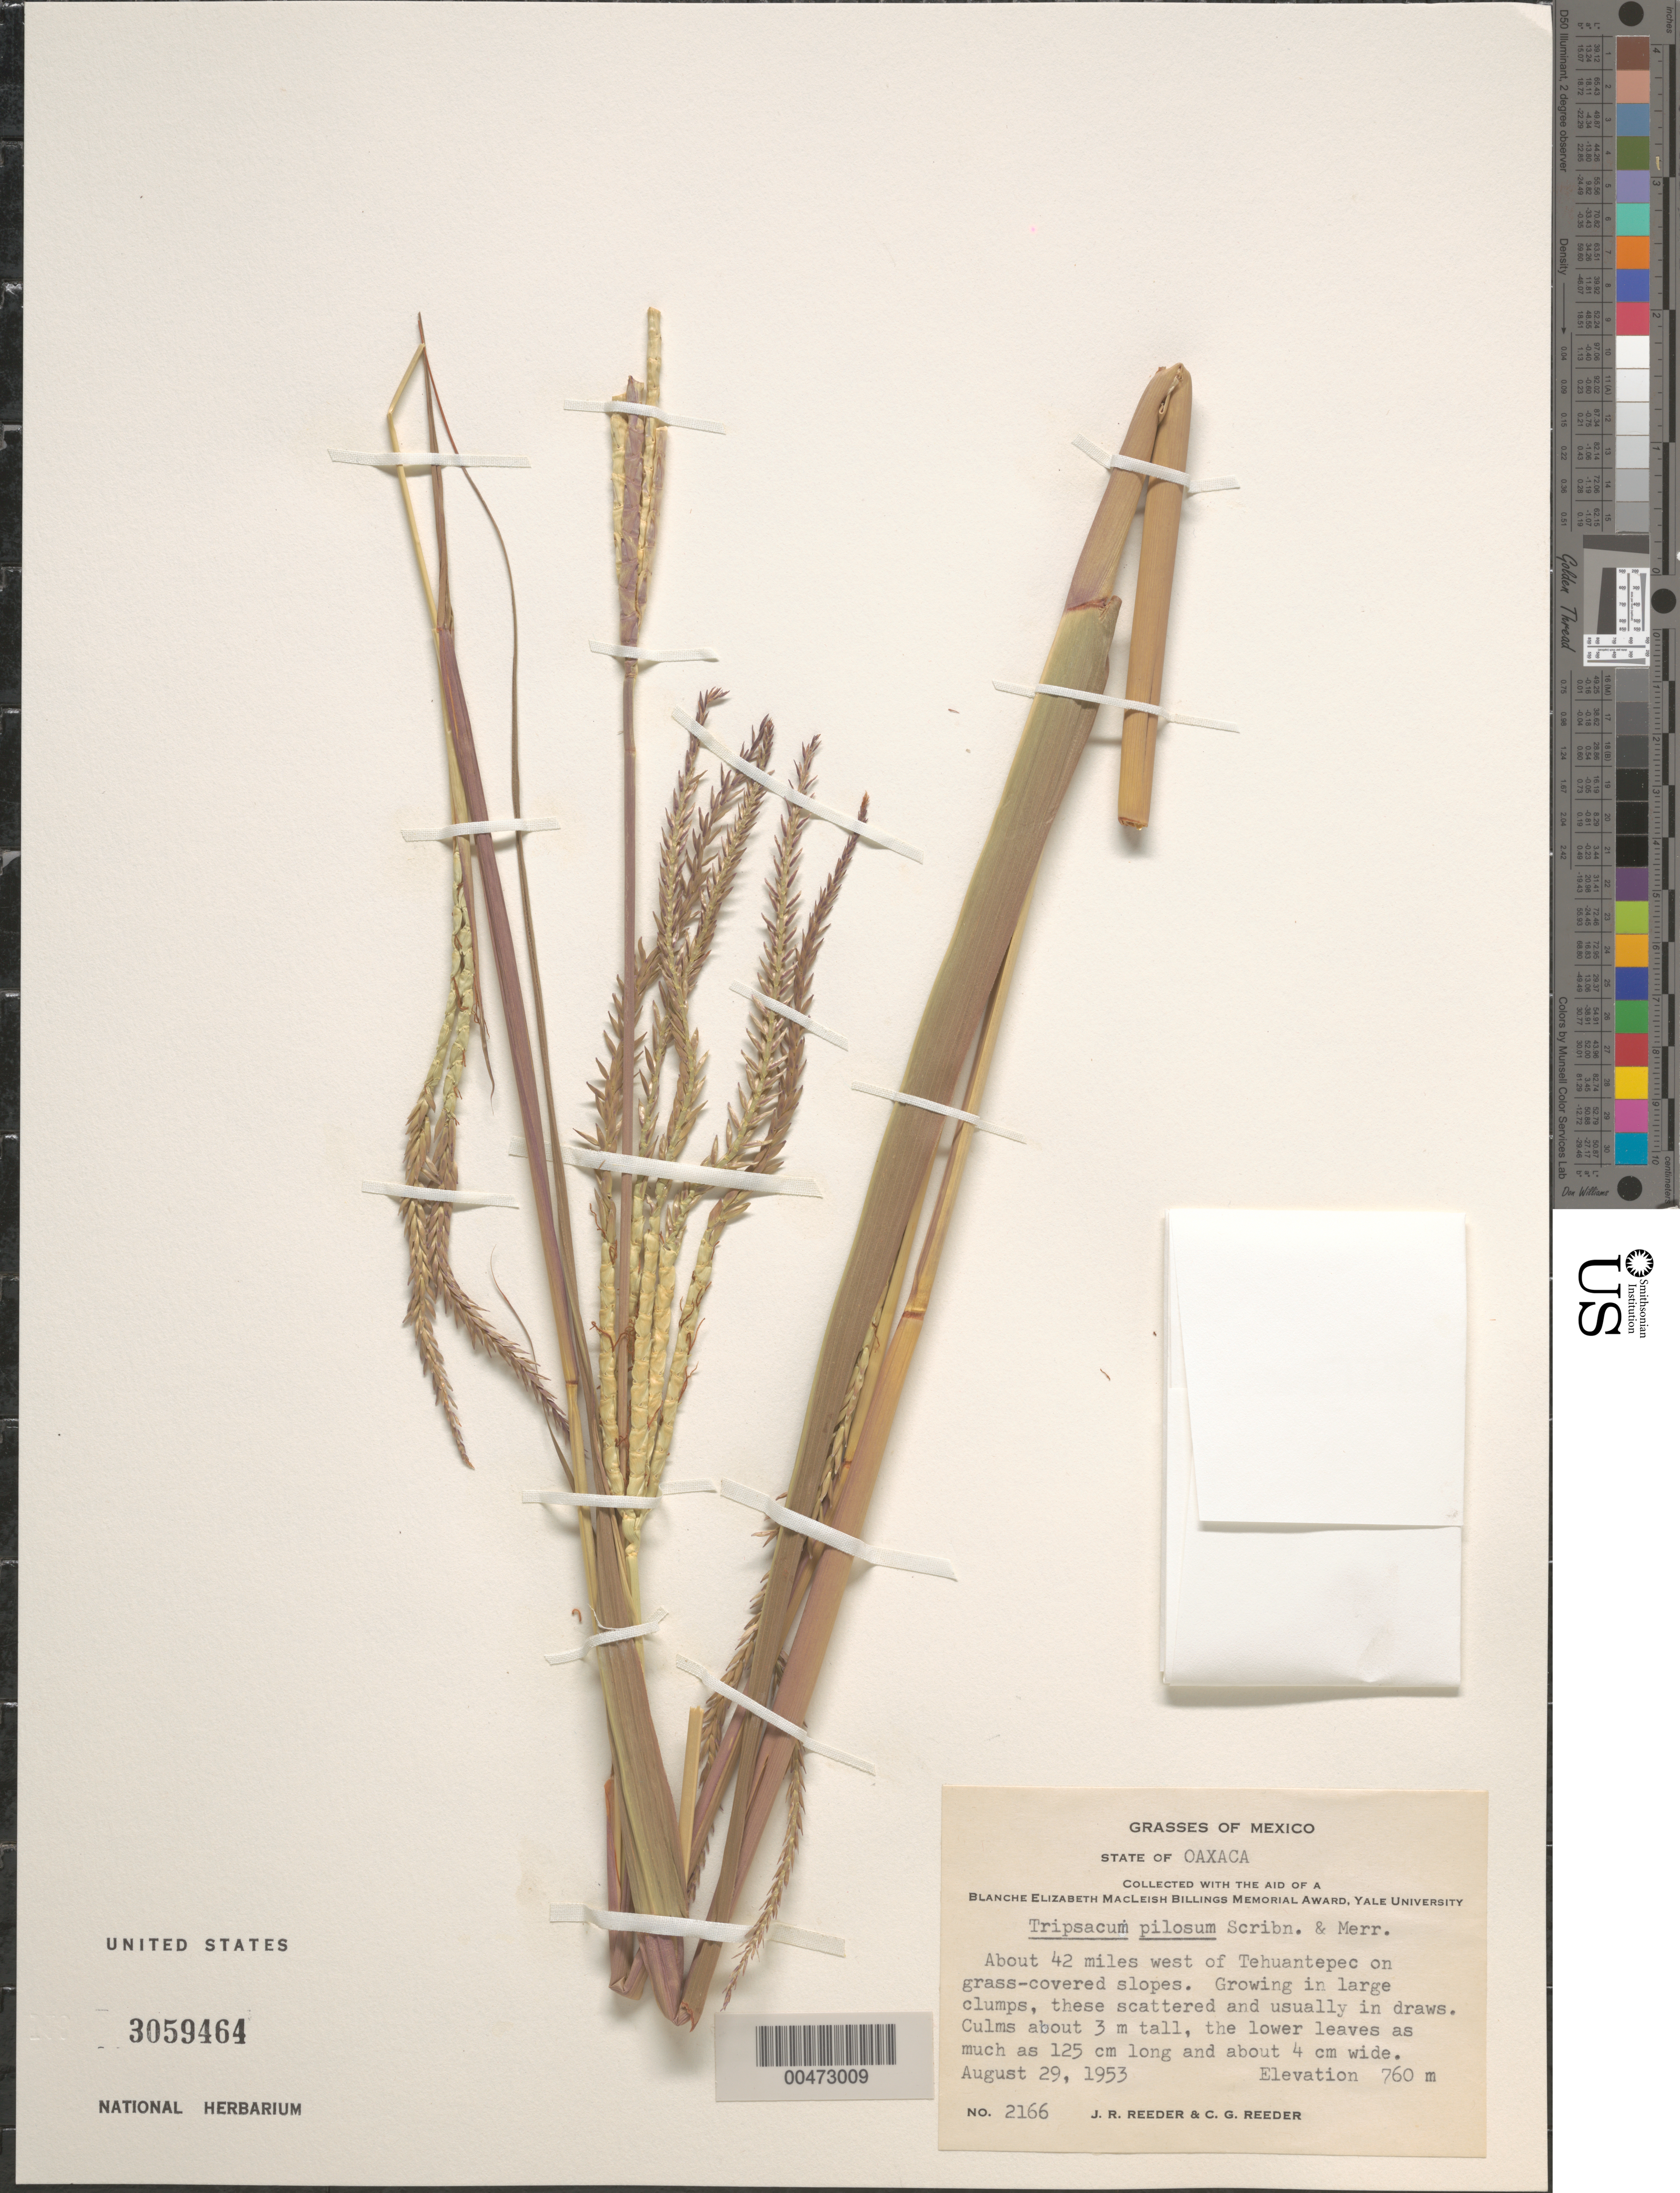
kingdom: Plantae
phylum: Tracheophyta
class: Liliopsida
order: Poales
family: Poaceae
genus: Tripsacum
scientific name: Tripsacum pilosum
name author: Scribn. & Merr.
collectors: J. R. Reeder & C. G. Reeder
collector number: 2166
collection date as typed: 29 Aug 1953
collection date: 1953-08-29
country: Mexico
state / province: Oaxaca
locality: About 42 mi W of Tehuantepec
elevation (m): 760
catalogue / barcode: US 3059464